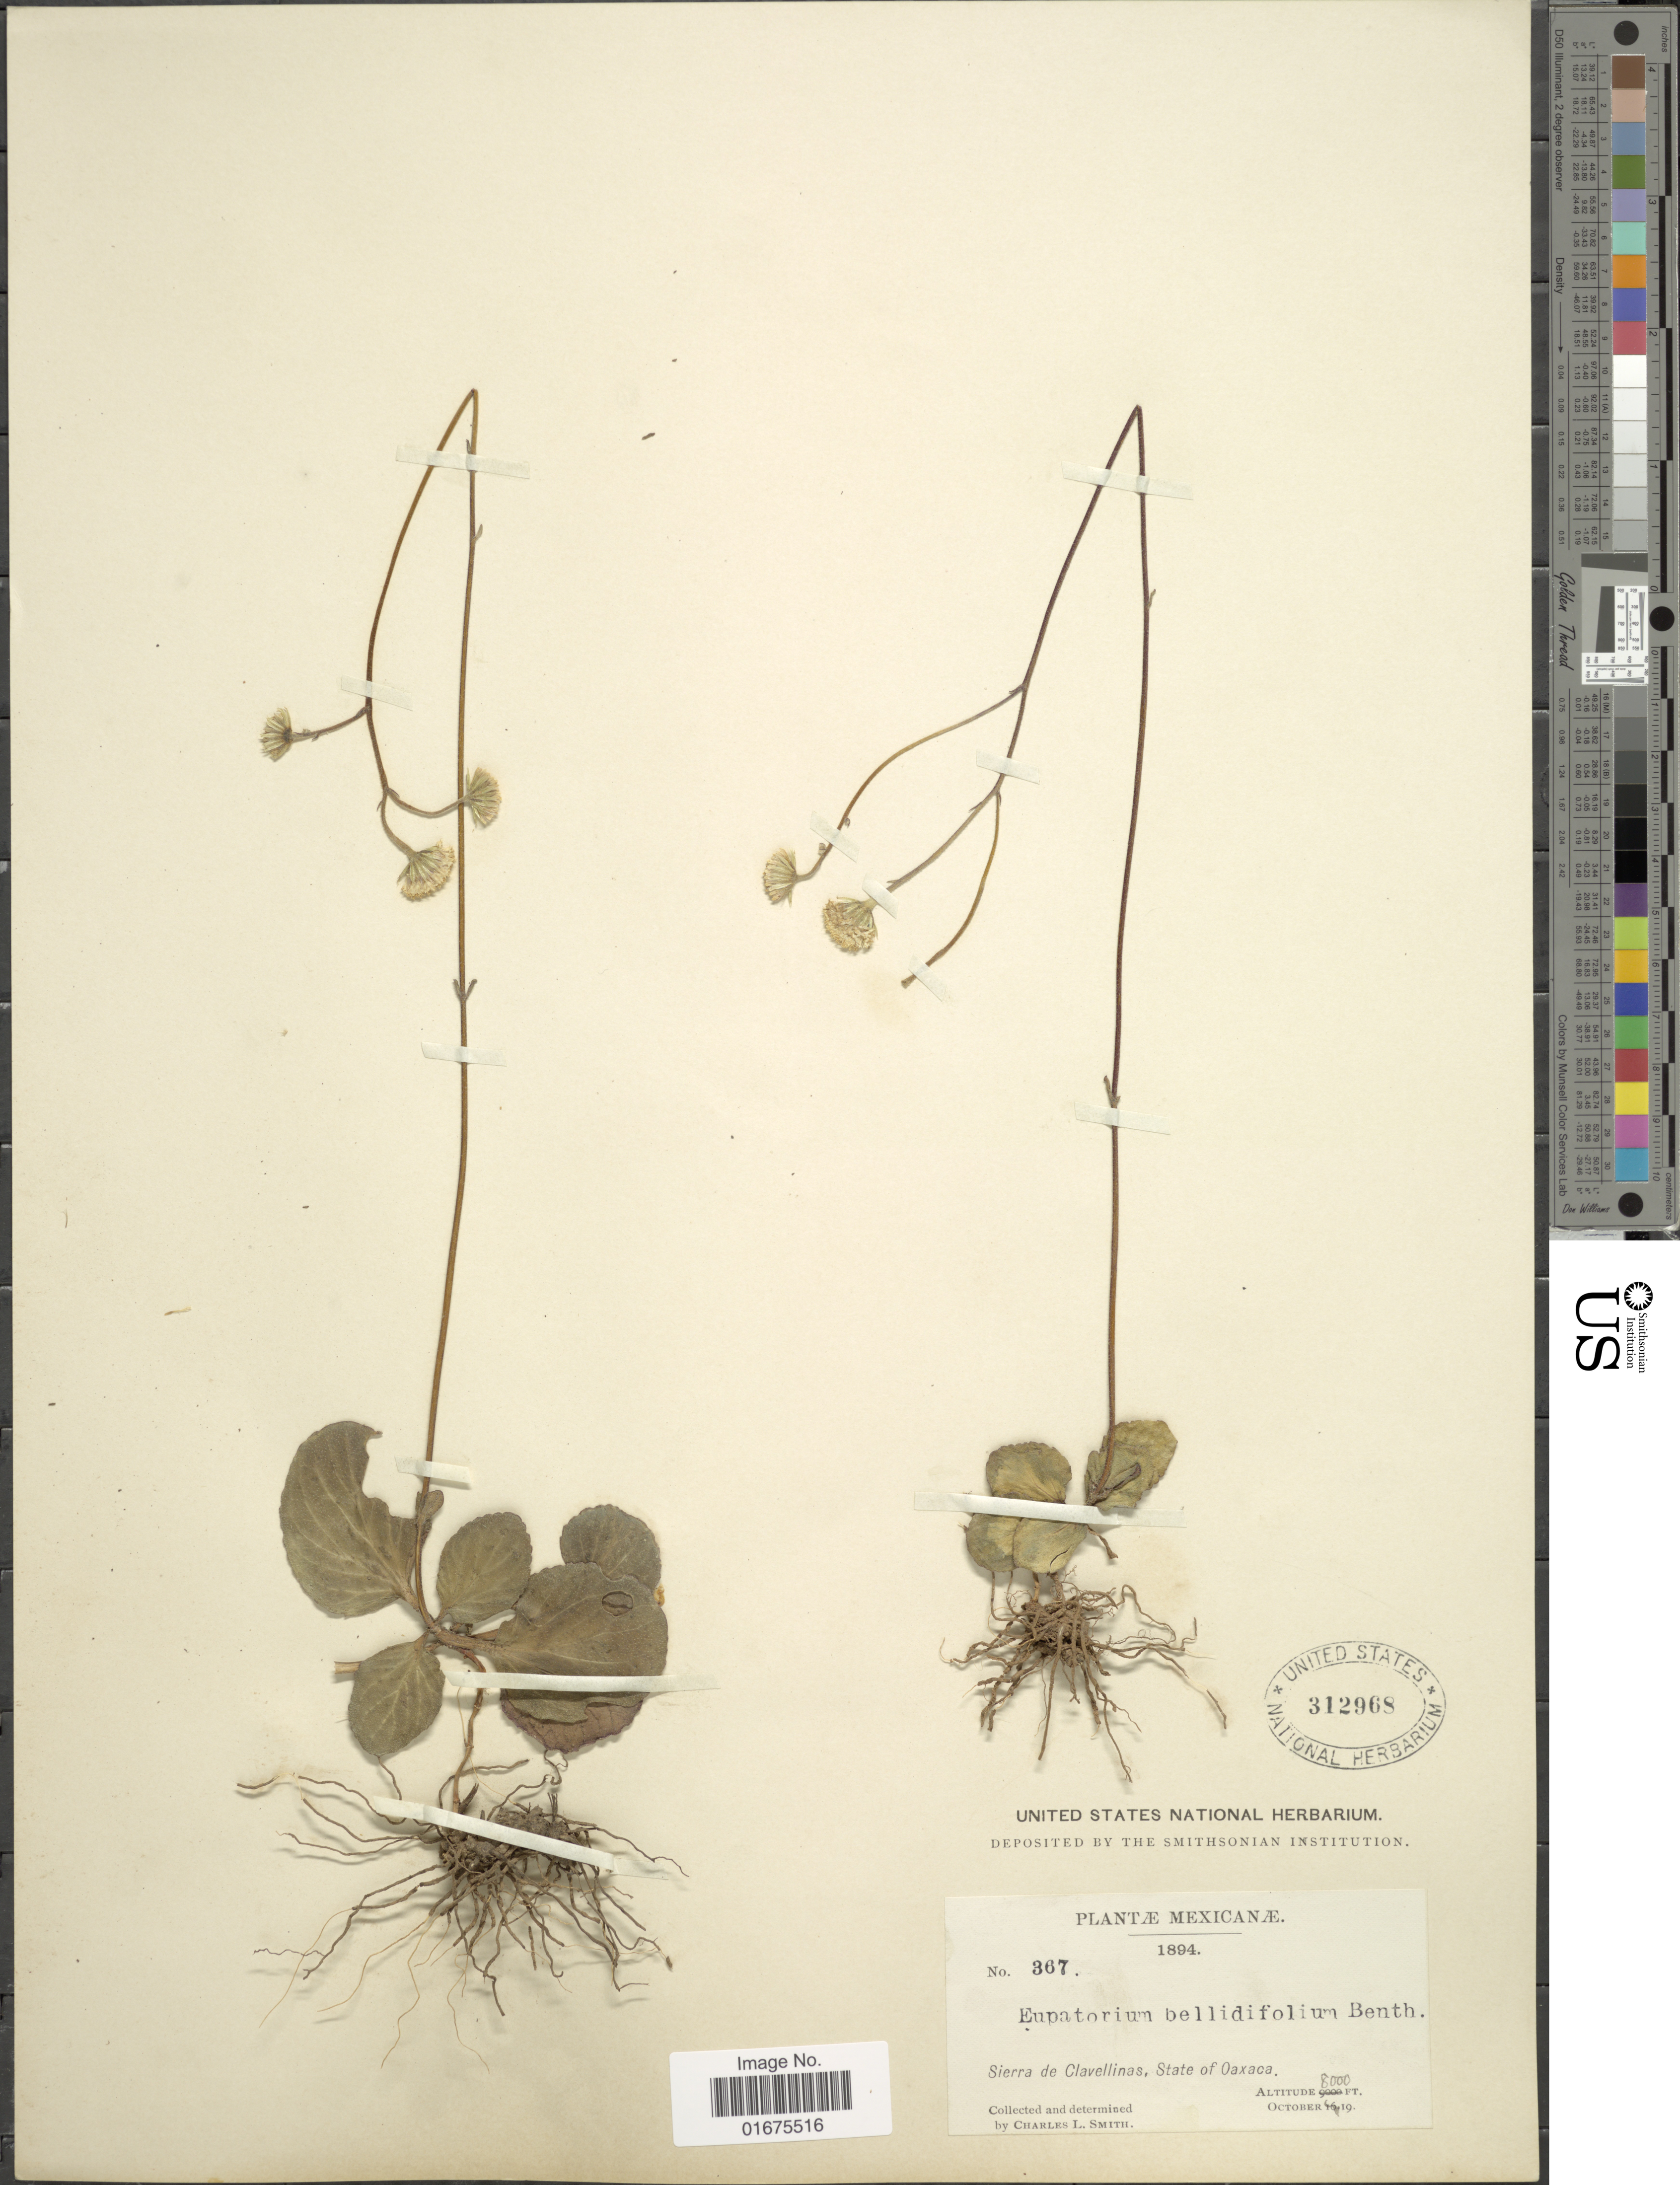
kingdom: Plantae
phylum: Tracheophyta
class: Magnoliopsida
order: Asterales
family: Asteraceae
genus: Ageratina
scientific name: Ageratina bellidifolia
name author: (Benth.) R.M. King & H. Rob.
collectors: C. L. Smith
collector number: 367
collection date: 1894-10-19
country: Mexico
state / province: Oaxaca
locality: Sierra de Clavellinas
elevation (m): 2438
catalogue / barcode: US 312968